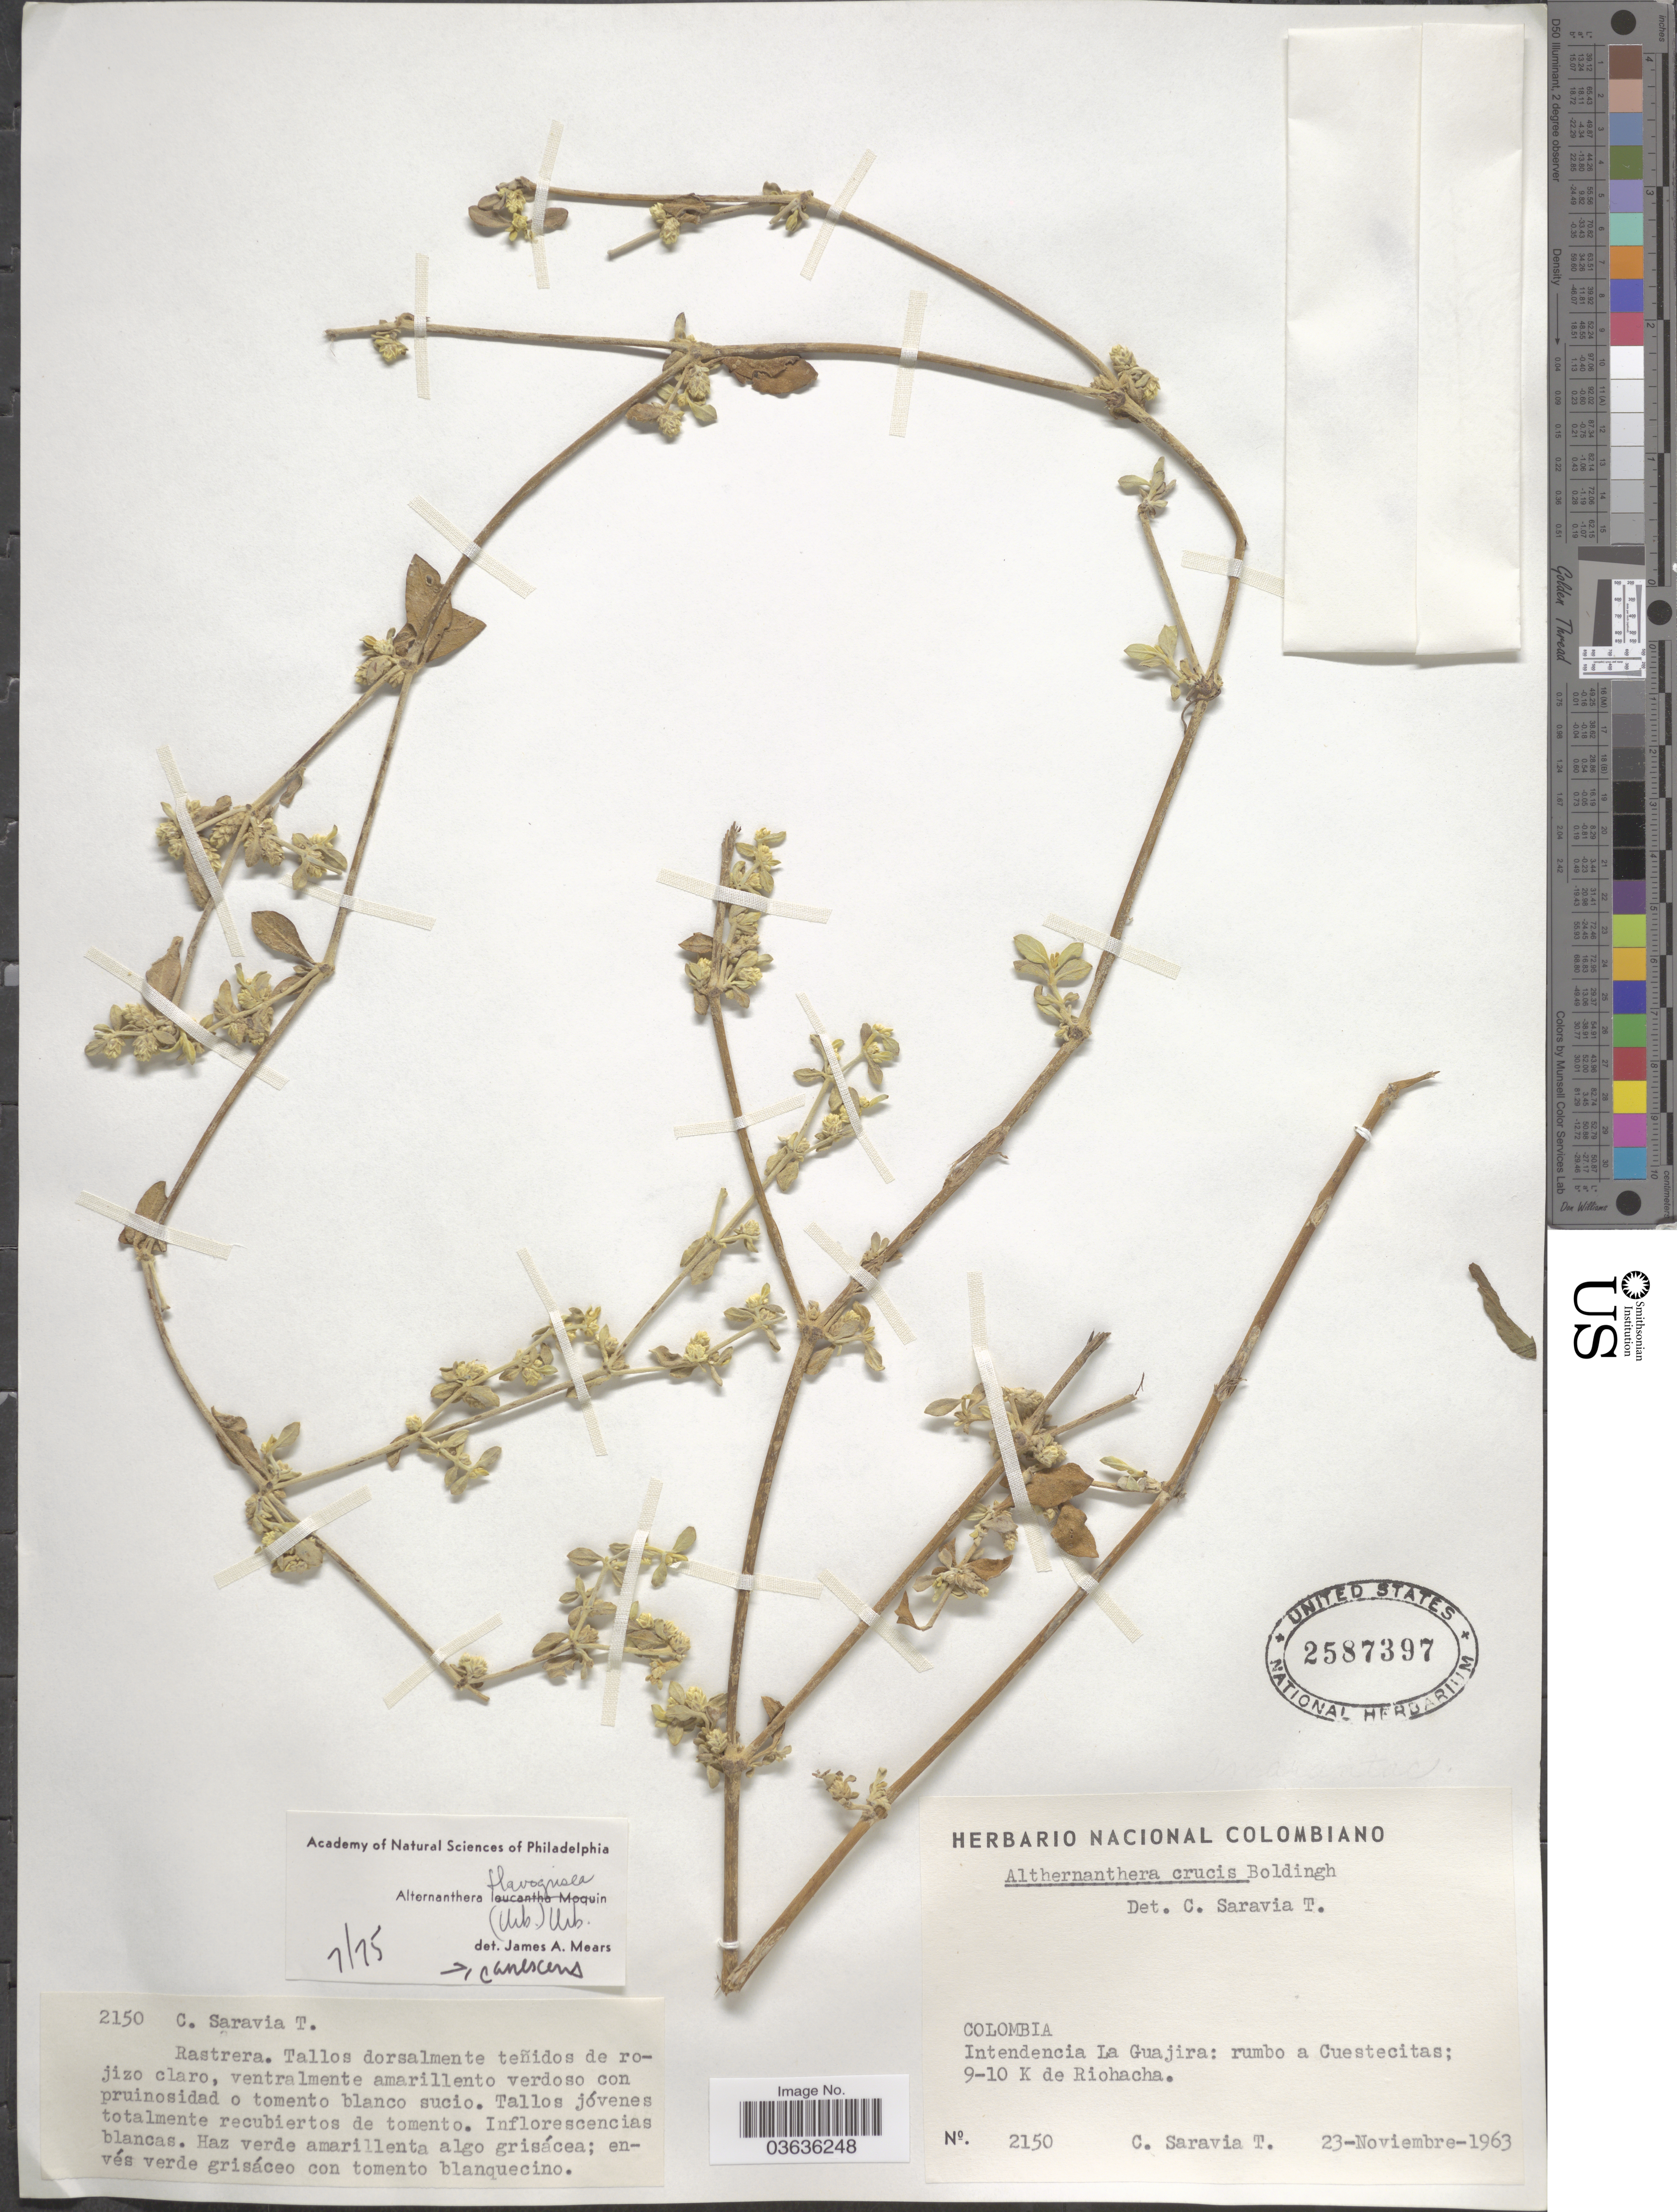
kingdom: Plantae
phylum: Tracheophyta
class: Magnoliopsida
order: Caryophyllales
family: Amaranthaceae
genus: Alternanthera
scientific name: Alternanthera flavogrisea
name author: Urb.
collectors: C. Saravia T.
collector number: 2150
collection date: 1963-11-23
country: Colombia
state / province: La Guajira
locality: Intendencia La Guajira: rumbo a Cuestecitas; 9-10 K de Riohacha.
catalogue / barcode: US 2587397